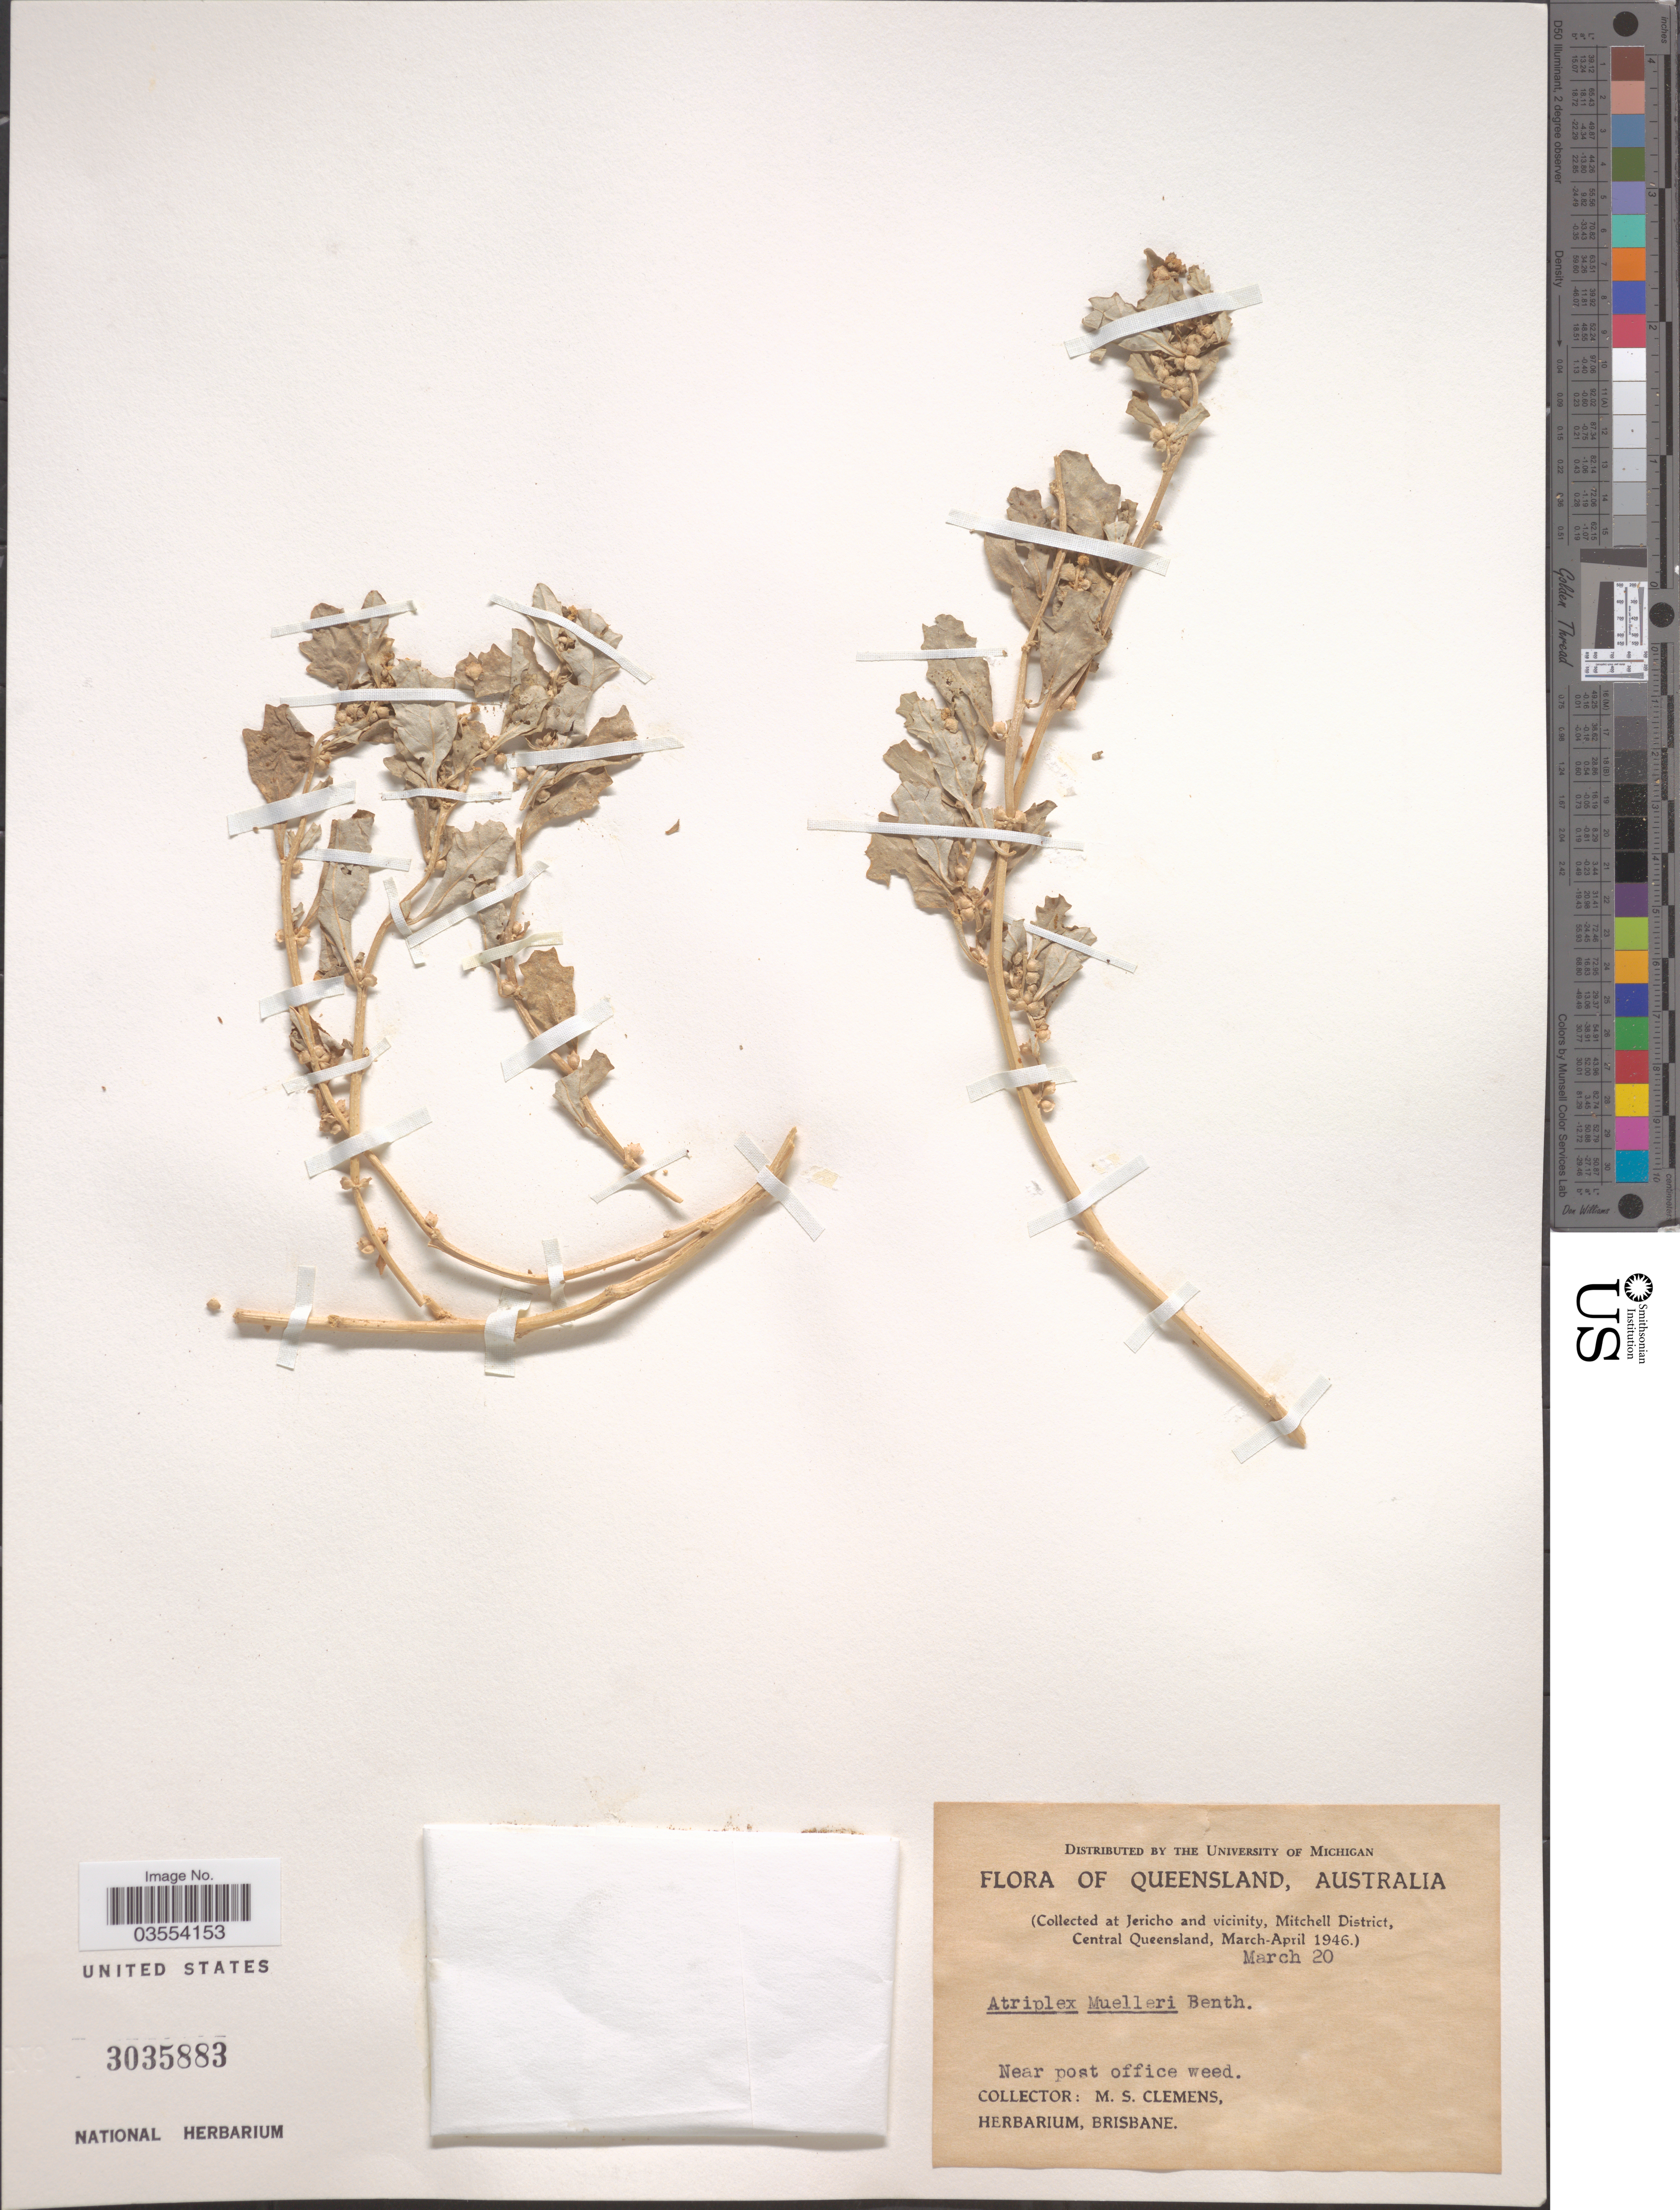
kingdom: Plantae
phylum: Tracheophyta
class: Magnoliopsida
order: Caryophyllales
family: Amaranthaceae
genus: Atriplex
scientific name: Atriplex muelleri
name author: Benth.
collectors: M. S. Clemens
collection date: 1946-03-20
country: Australia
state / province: Queensland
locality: Jericho and vicinity, Mitchell District, Central Queensland. Near post office weed.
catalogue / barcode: US 3035883